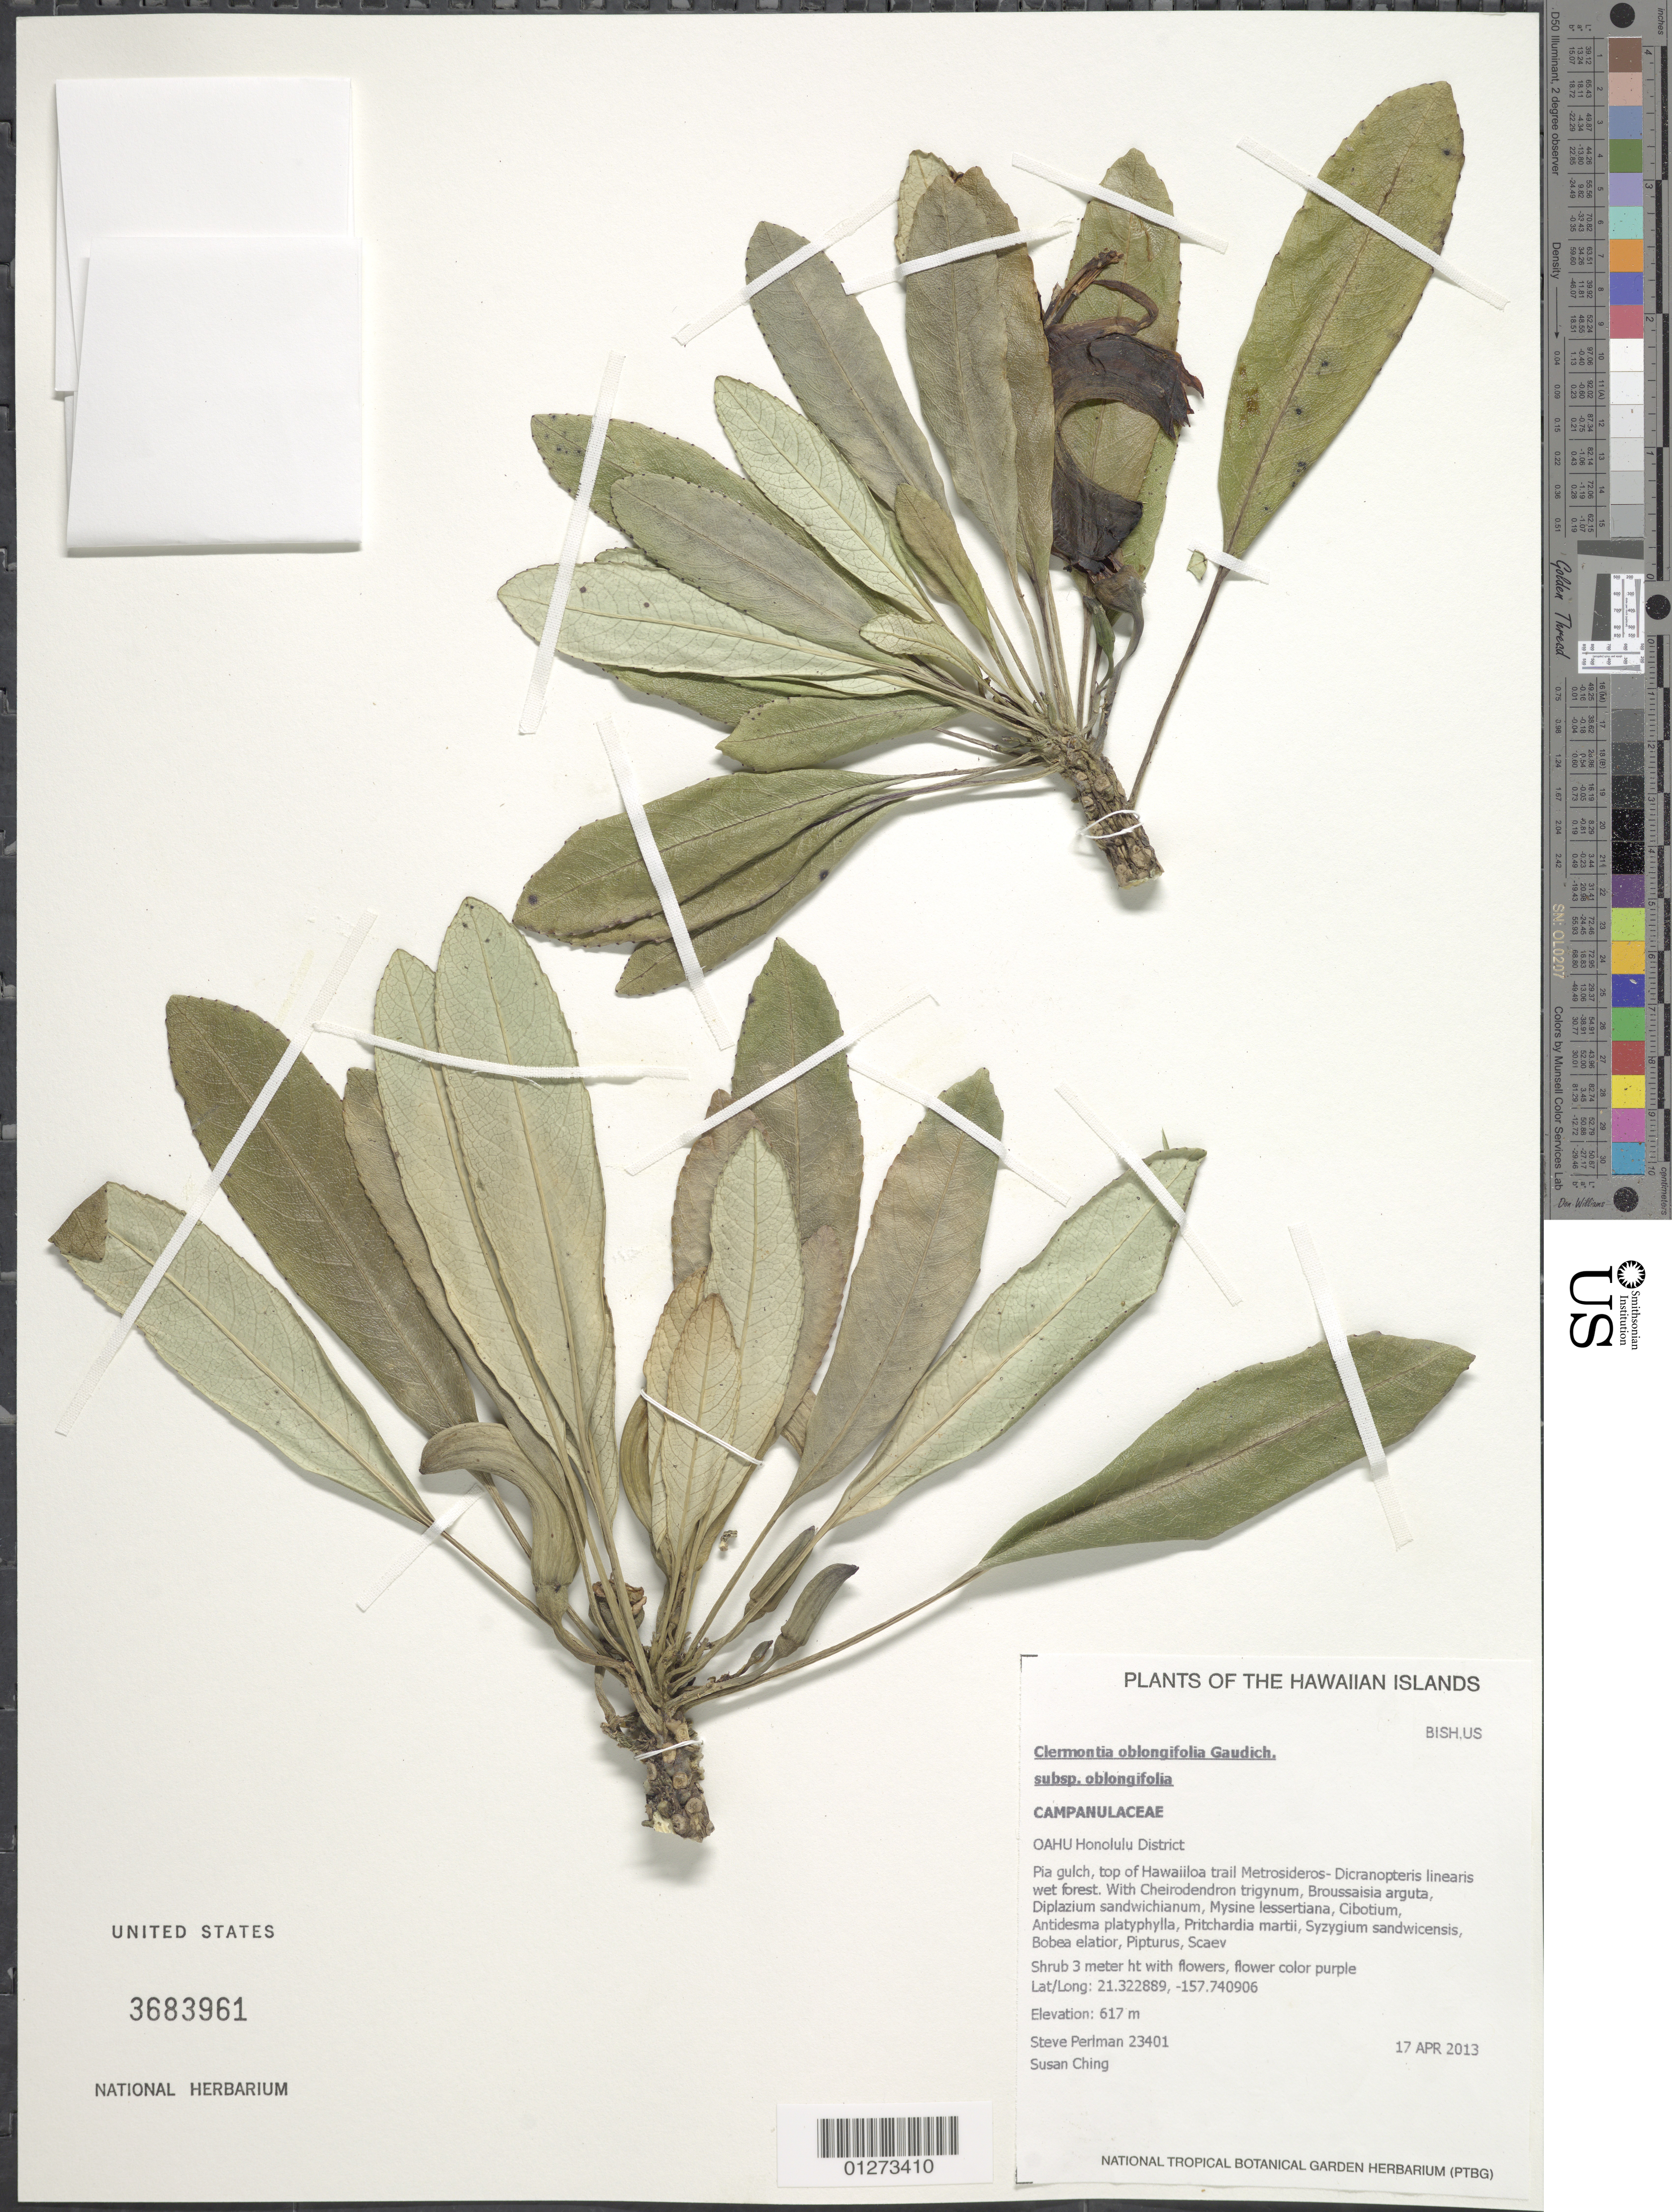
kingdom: Plantae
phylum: Tracheophyta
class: Magnoliopsida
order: Asterales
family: Campanulaceae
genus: Clermontia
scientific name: Clermontia oblongifolia subsp. oblongifolia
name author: Gaudich.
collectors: S. P. Perlman & S. Ching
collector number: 23401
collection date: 2013-04-17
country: United States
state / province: Hawaii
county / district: Honolulu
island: Oahu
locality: Pia Gulch, top of Hawaiiloa trail.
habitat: Wet forest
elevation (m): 617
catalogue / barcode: US 3683961